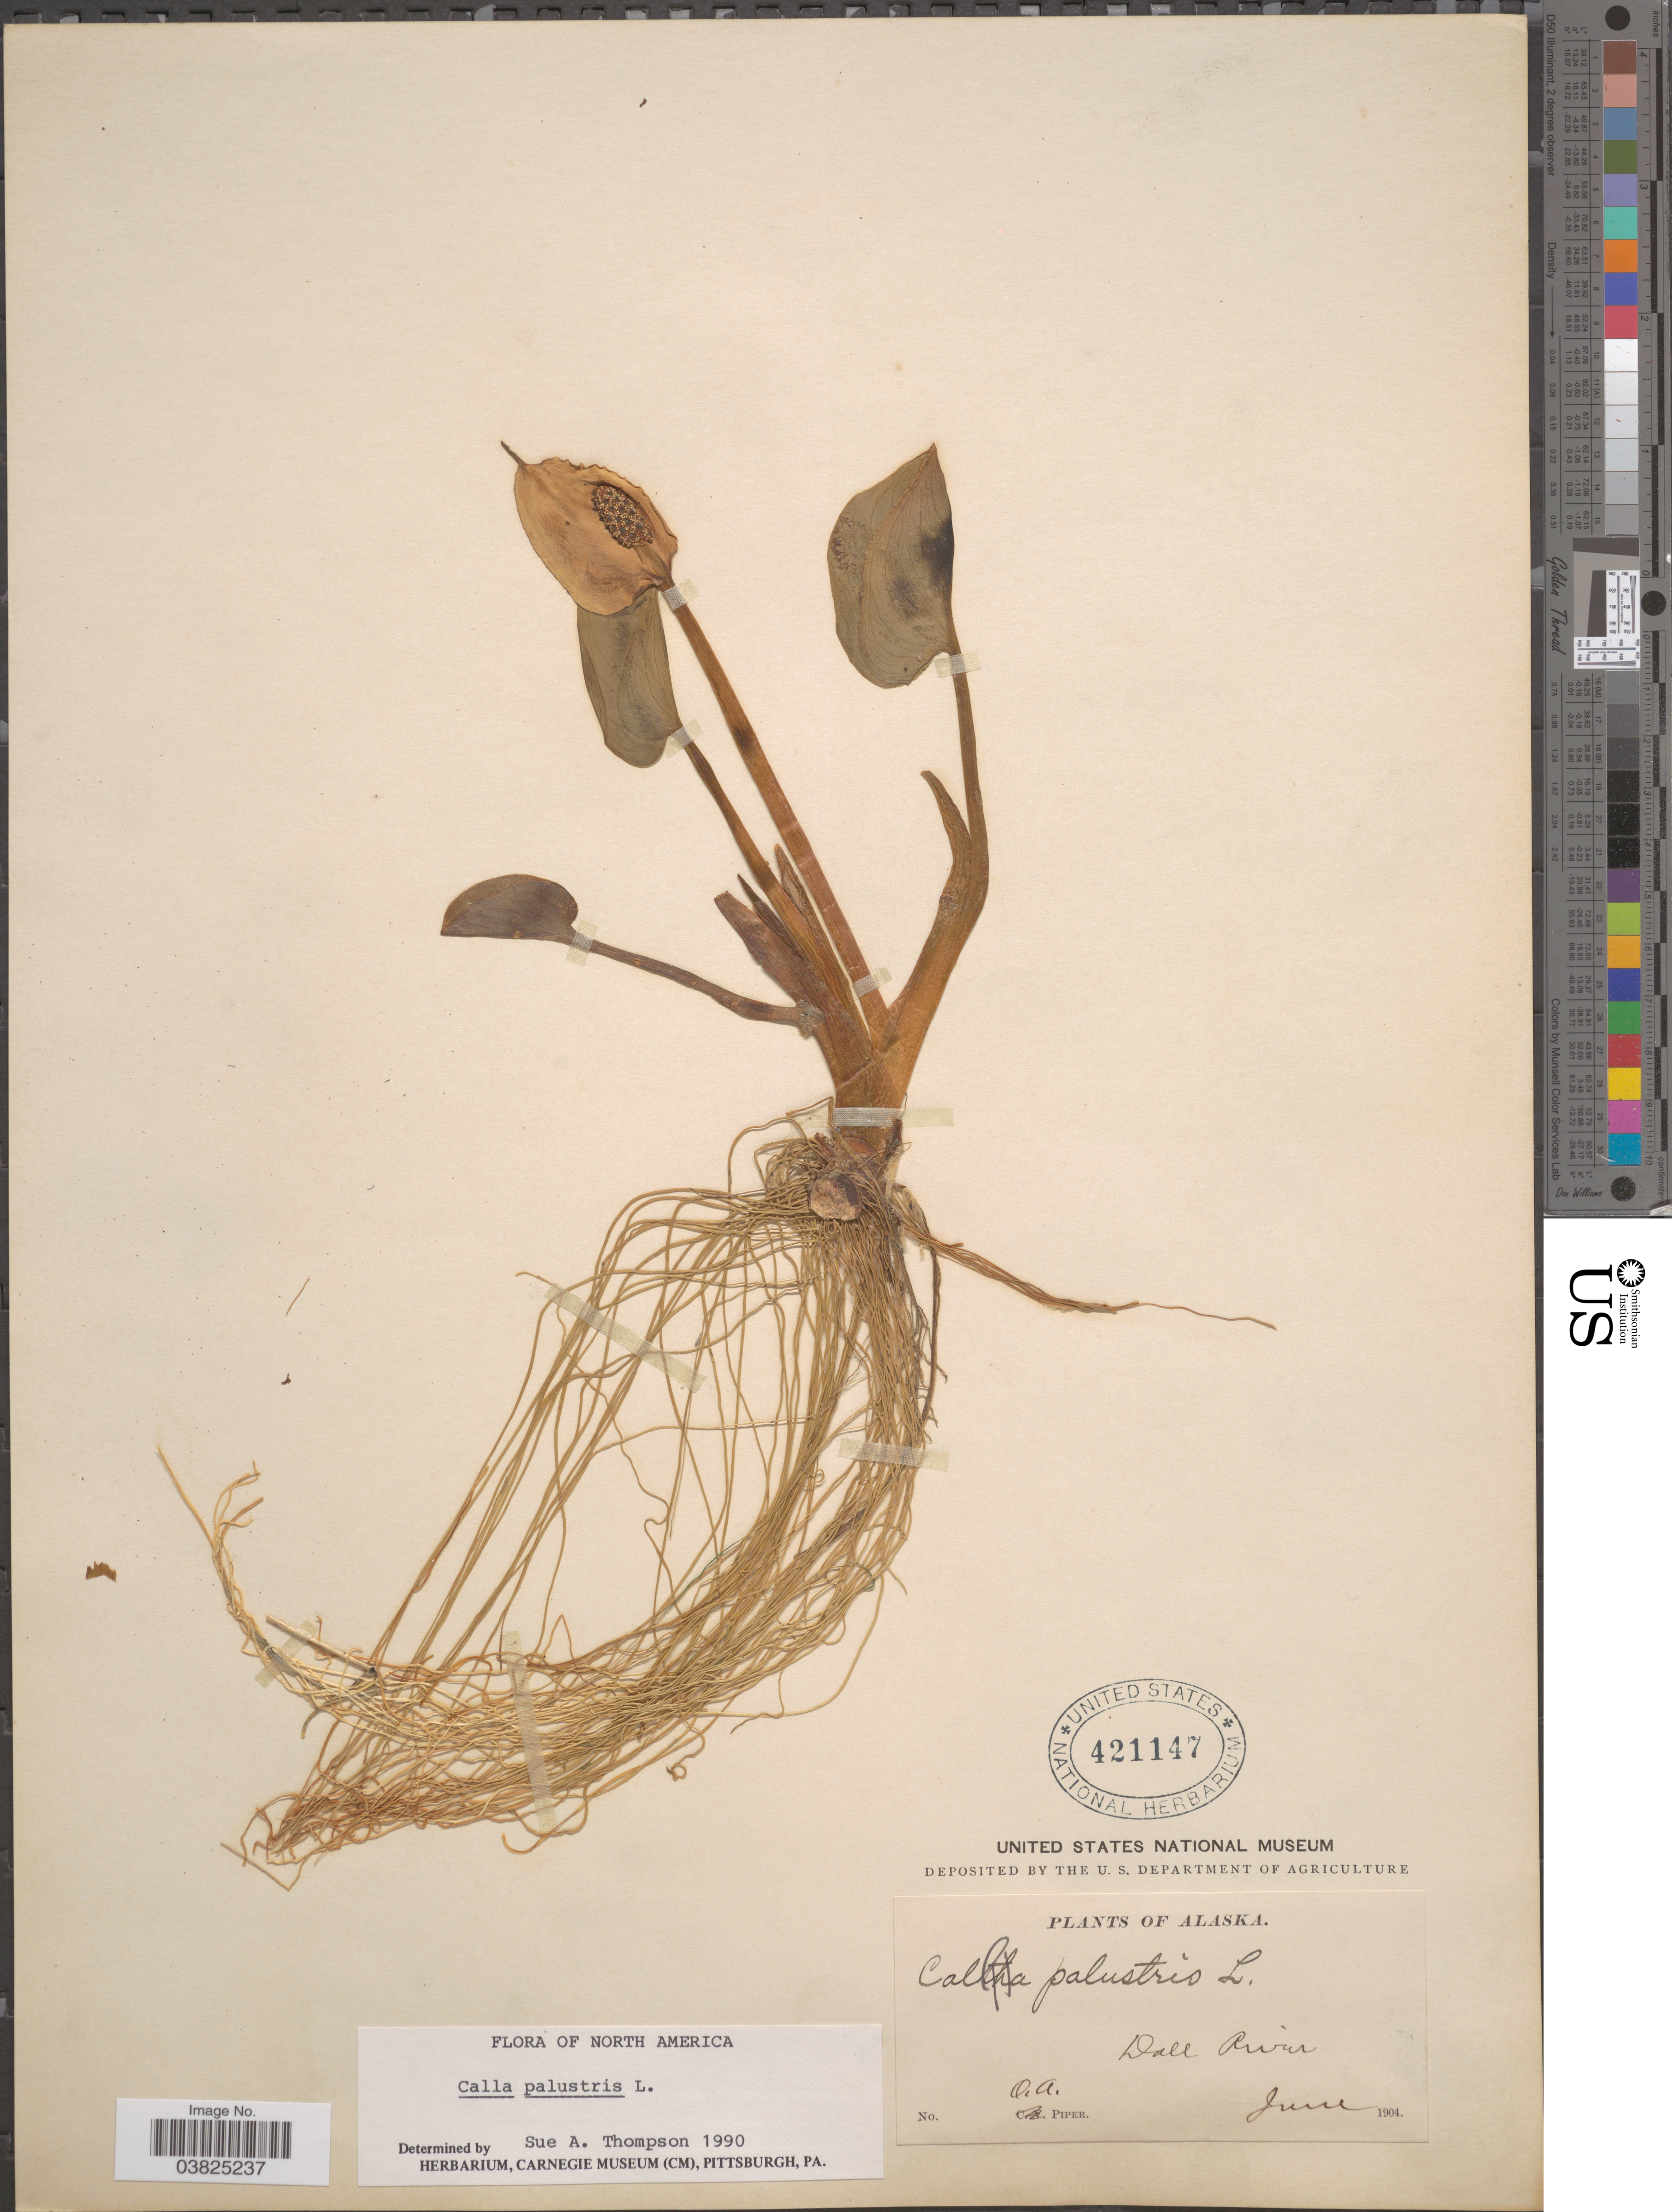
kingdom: Plantae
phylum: Tracheophyta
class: Liliopsida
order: Alismatales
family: Araceae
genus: Calla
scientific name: Calla palustris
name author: L.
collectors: O. Piper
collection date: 1904-06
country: United States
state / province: Alaska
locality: Dall River.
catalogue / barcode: US 421147